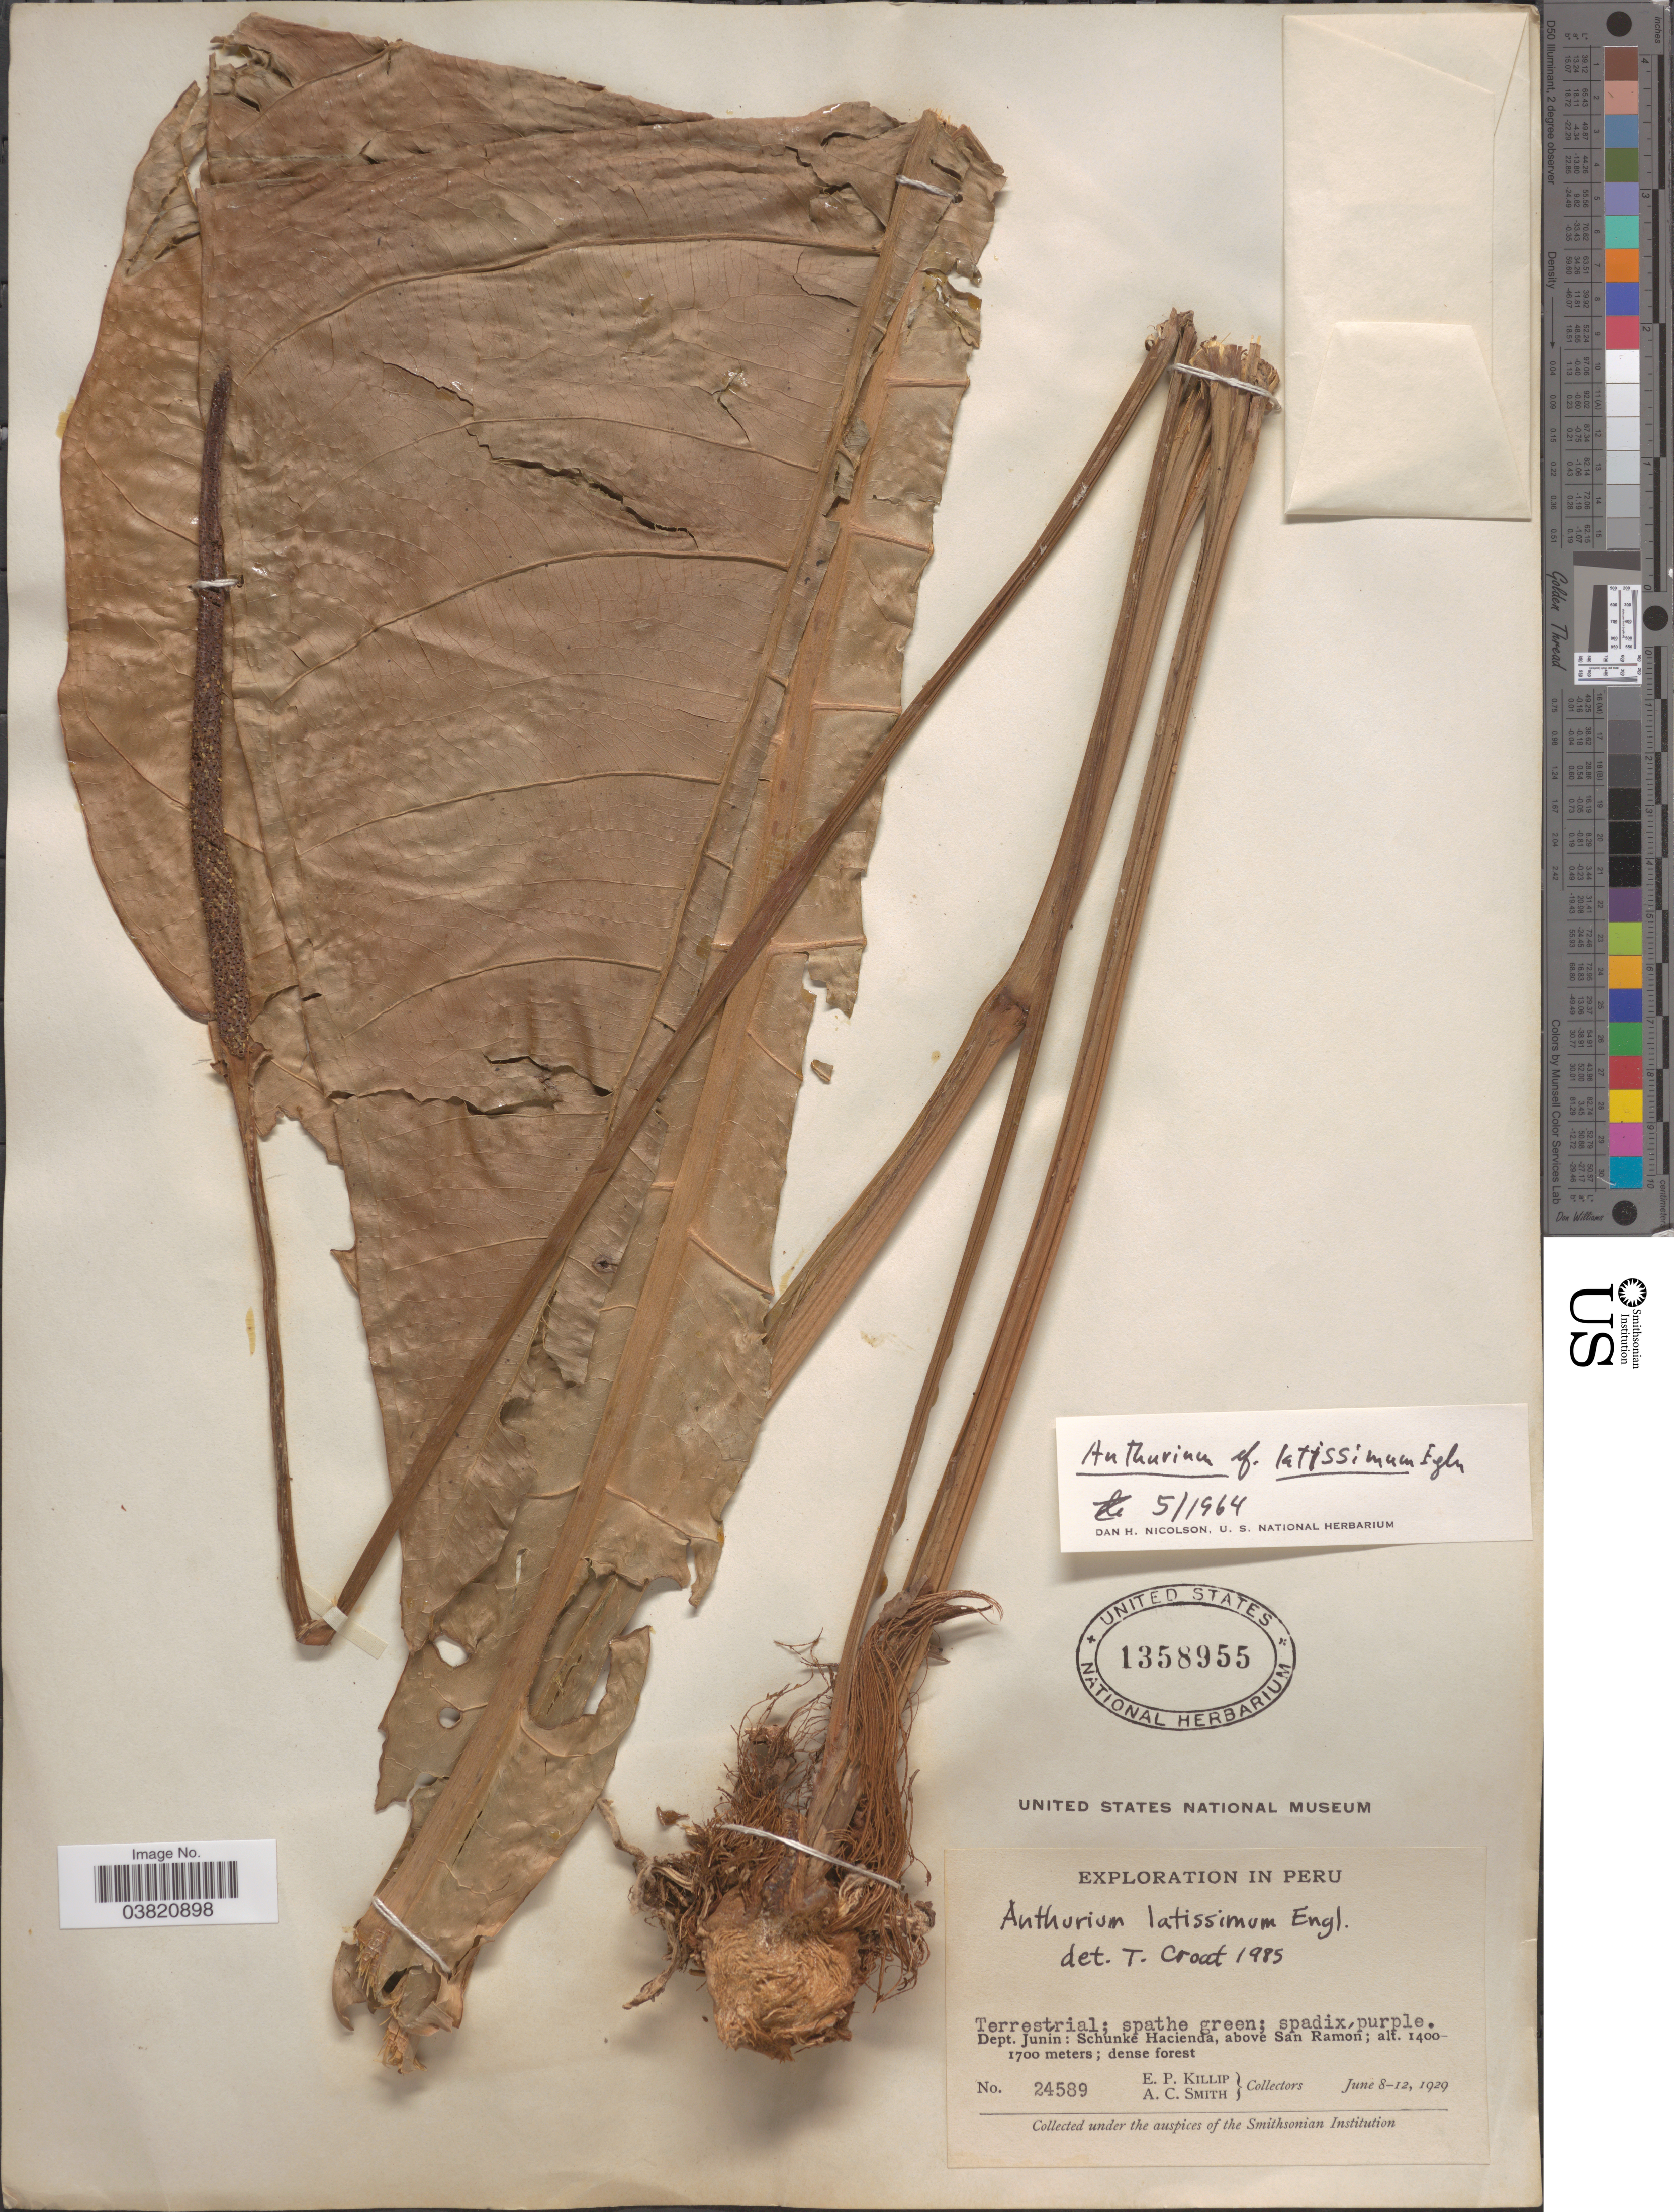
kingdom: Plantae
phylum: Tracheophyta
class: Liliopsida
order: Alismatales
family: Araceae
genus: Anthurium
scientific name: Anthurium latissimum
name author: Engl.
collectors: E. P. Killip & A. C. Smith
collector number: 24589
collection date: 1929-06-08/1929-06-12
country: Peru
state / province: Junín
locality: Dept. Junín: Schunke Hacienda, above San Ramón.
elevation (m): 1400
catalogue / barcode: US 1358955